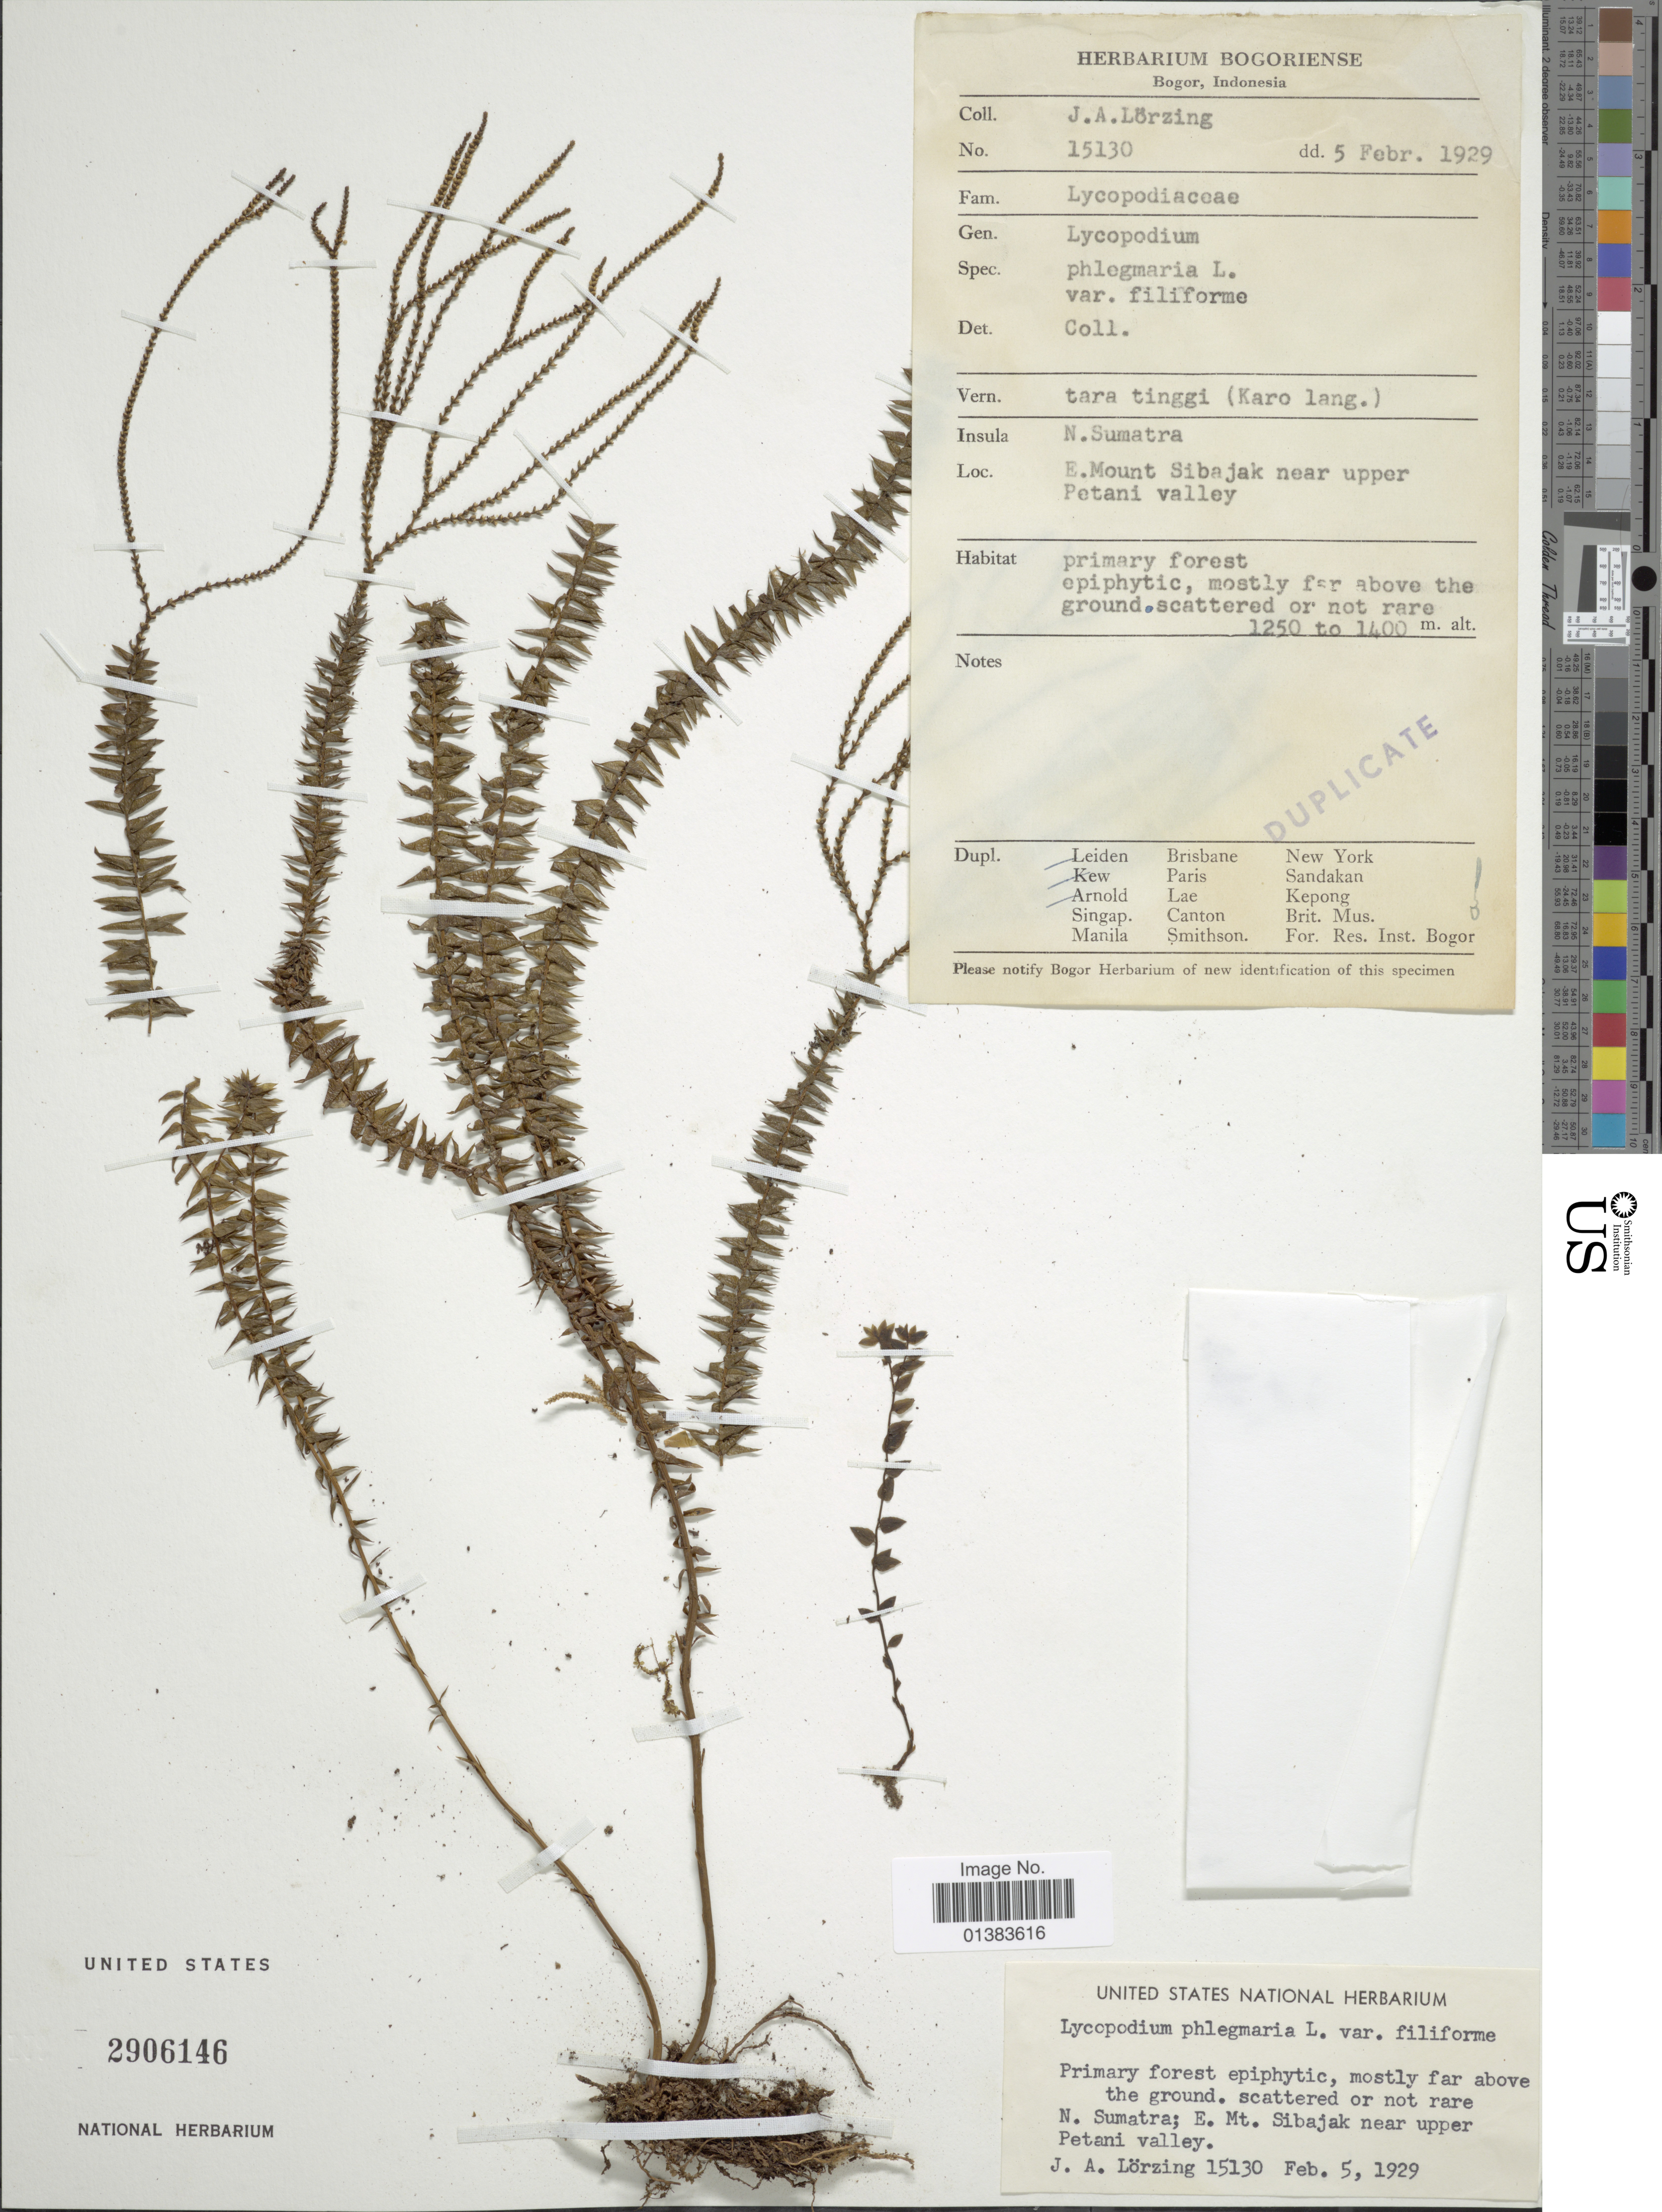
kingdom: Plantae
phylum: Tracheophyta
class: Lycopodiopsida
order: Lycopodiales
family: Lycopodiaceae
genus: Phlegmariurus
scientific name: Phlegmariurus phlegmaria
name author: (L.) Holub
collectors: J. Lorzing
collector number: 15130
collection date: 1929-02-05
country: Indonesia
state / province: Sumatra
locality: N. Sumatra; E. Mt. Sibajak near upper Petani valley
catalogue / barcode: US 2906146